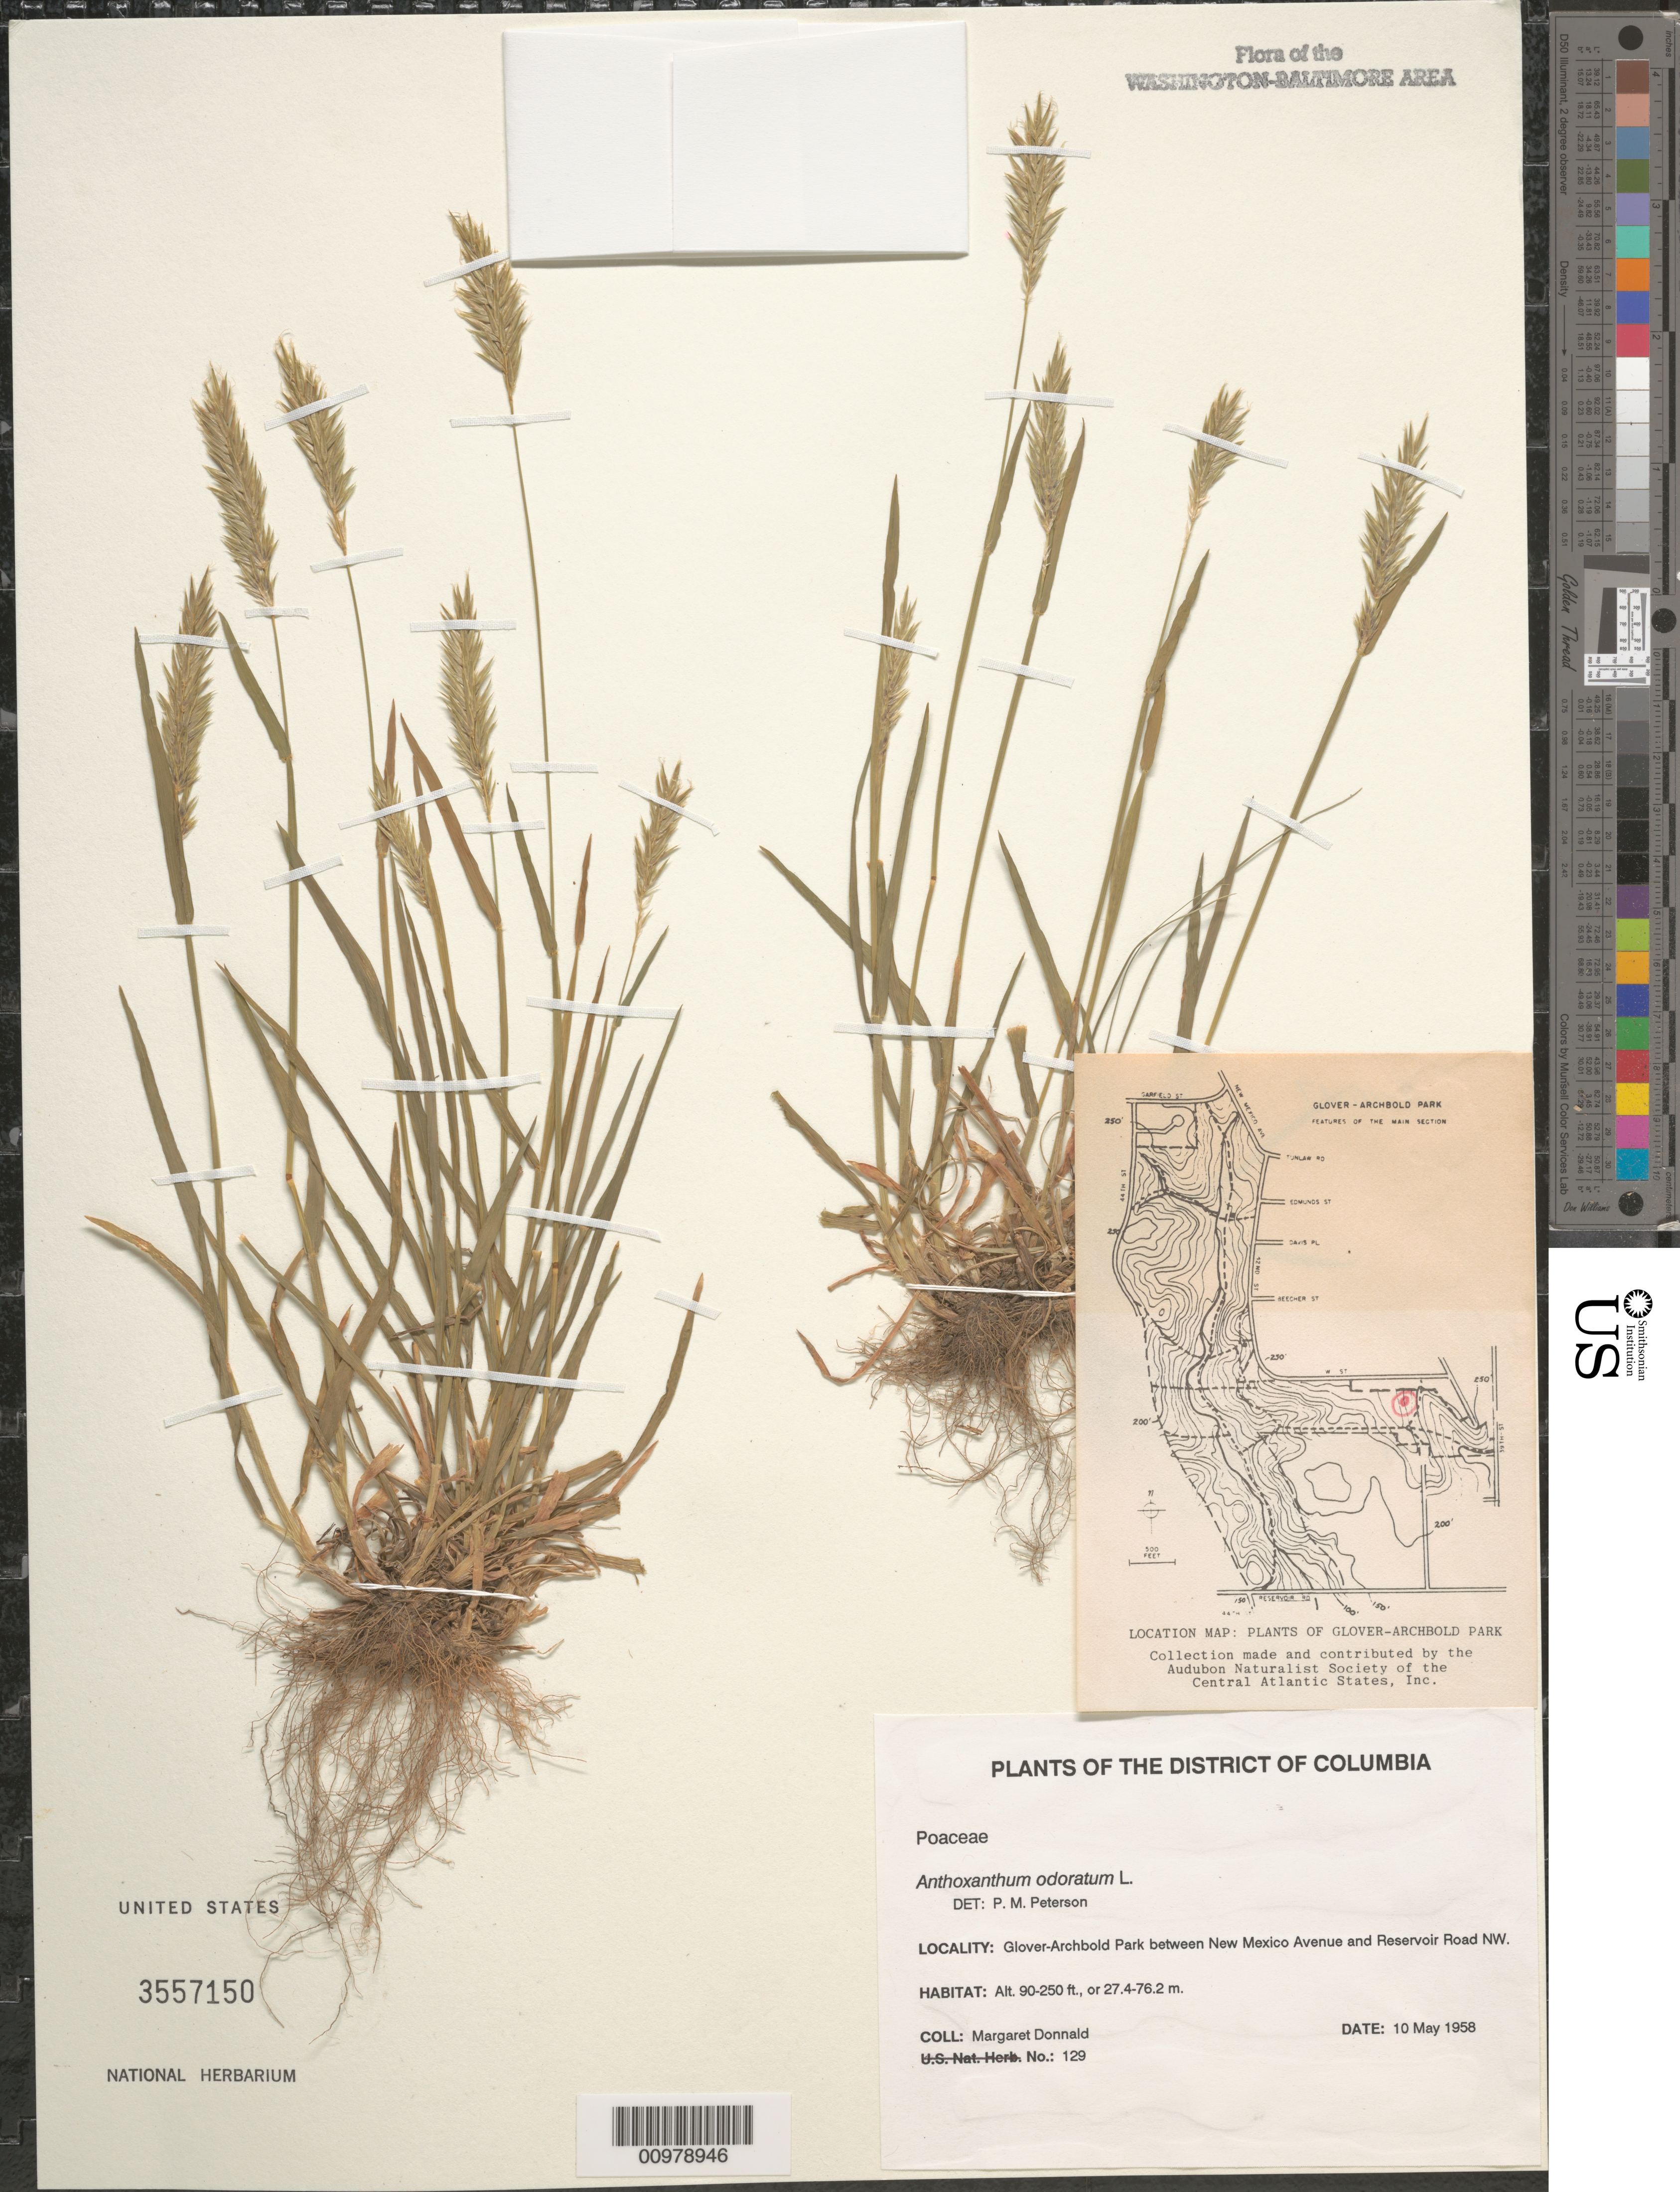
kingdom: Plantae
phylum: Tracheophyta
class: Liliopsida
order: Poales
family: Poaceae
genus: Anthoxanthum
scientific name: Anthoxanthum odoratum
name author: L.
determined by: Peterson, Paul M., (BOT), Smithsonian Institution - National Museum of Natural History (UNITED STATES)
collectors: M. Donnald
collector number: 129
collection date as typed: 10 May 1958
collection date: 1958-05-10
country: United States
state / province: District of Columbia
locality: Glover-Archbold Park between New Mexico Avenue and Reservoir Road NW.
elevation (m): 27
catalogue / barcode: US 3557150